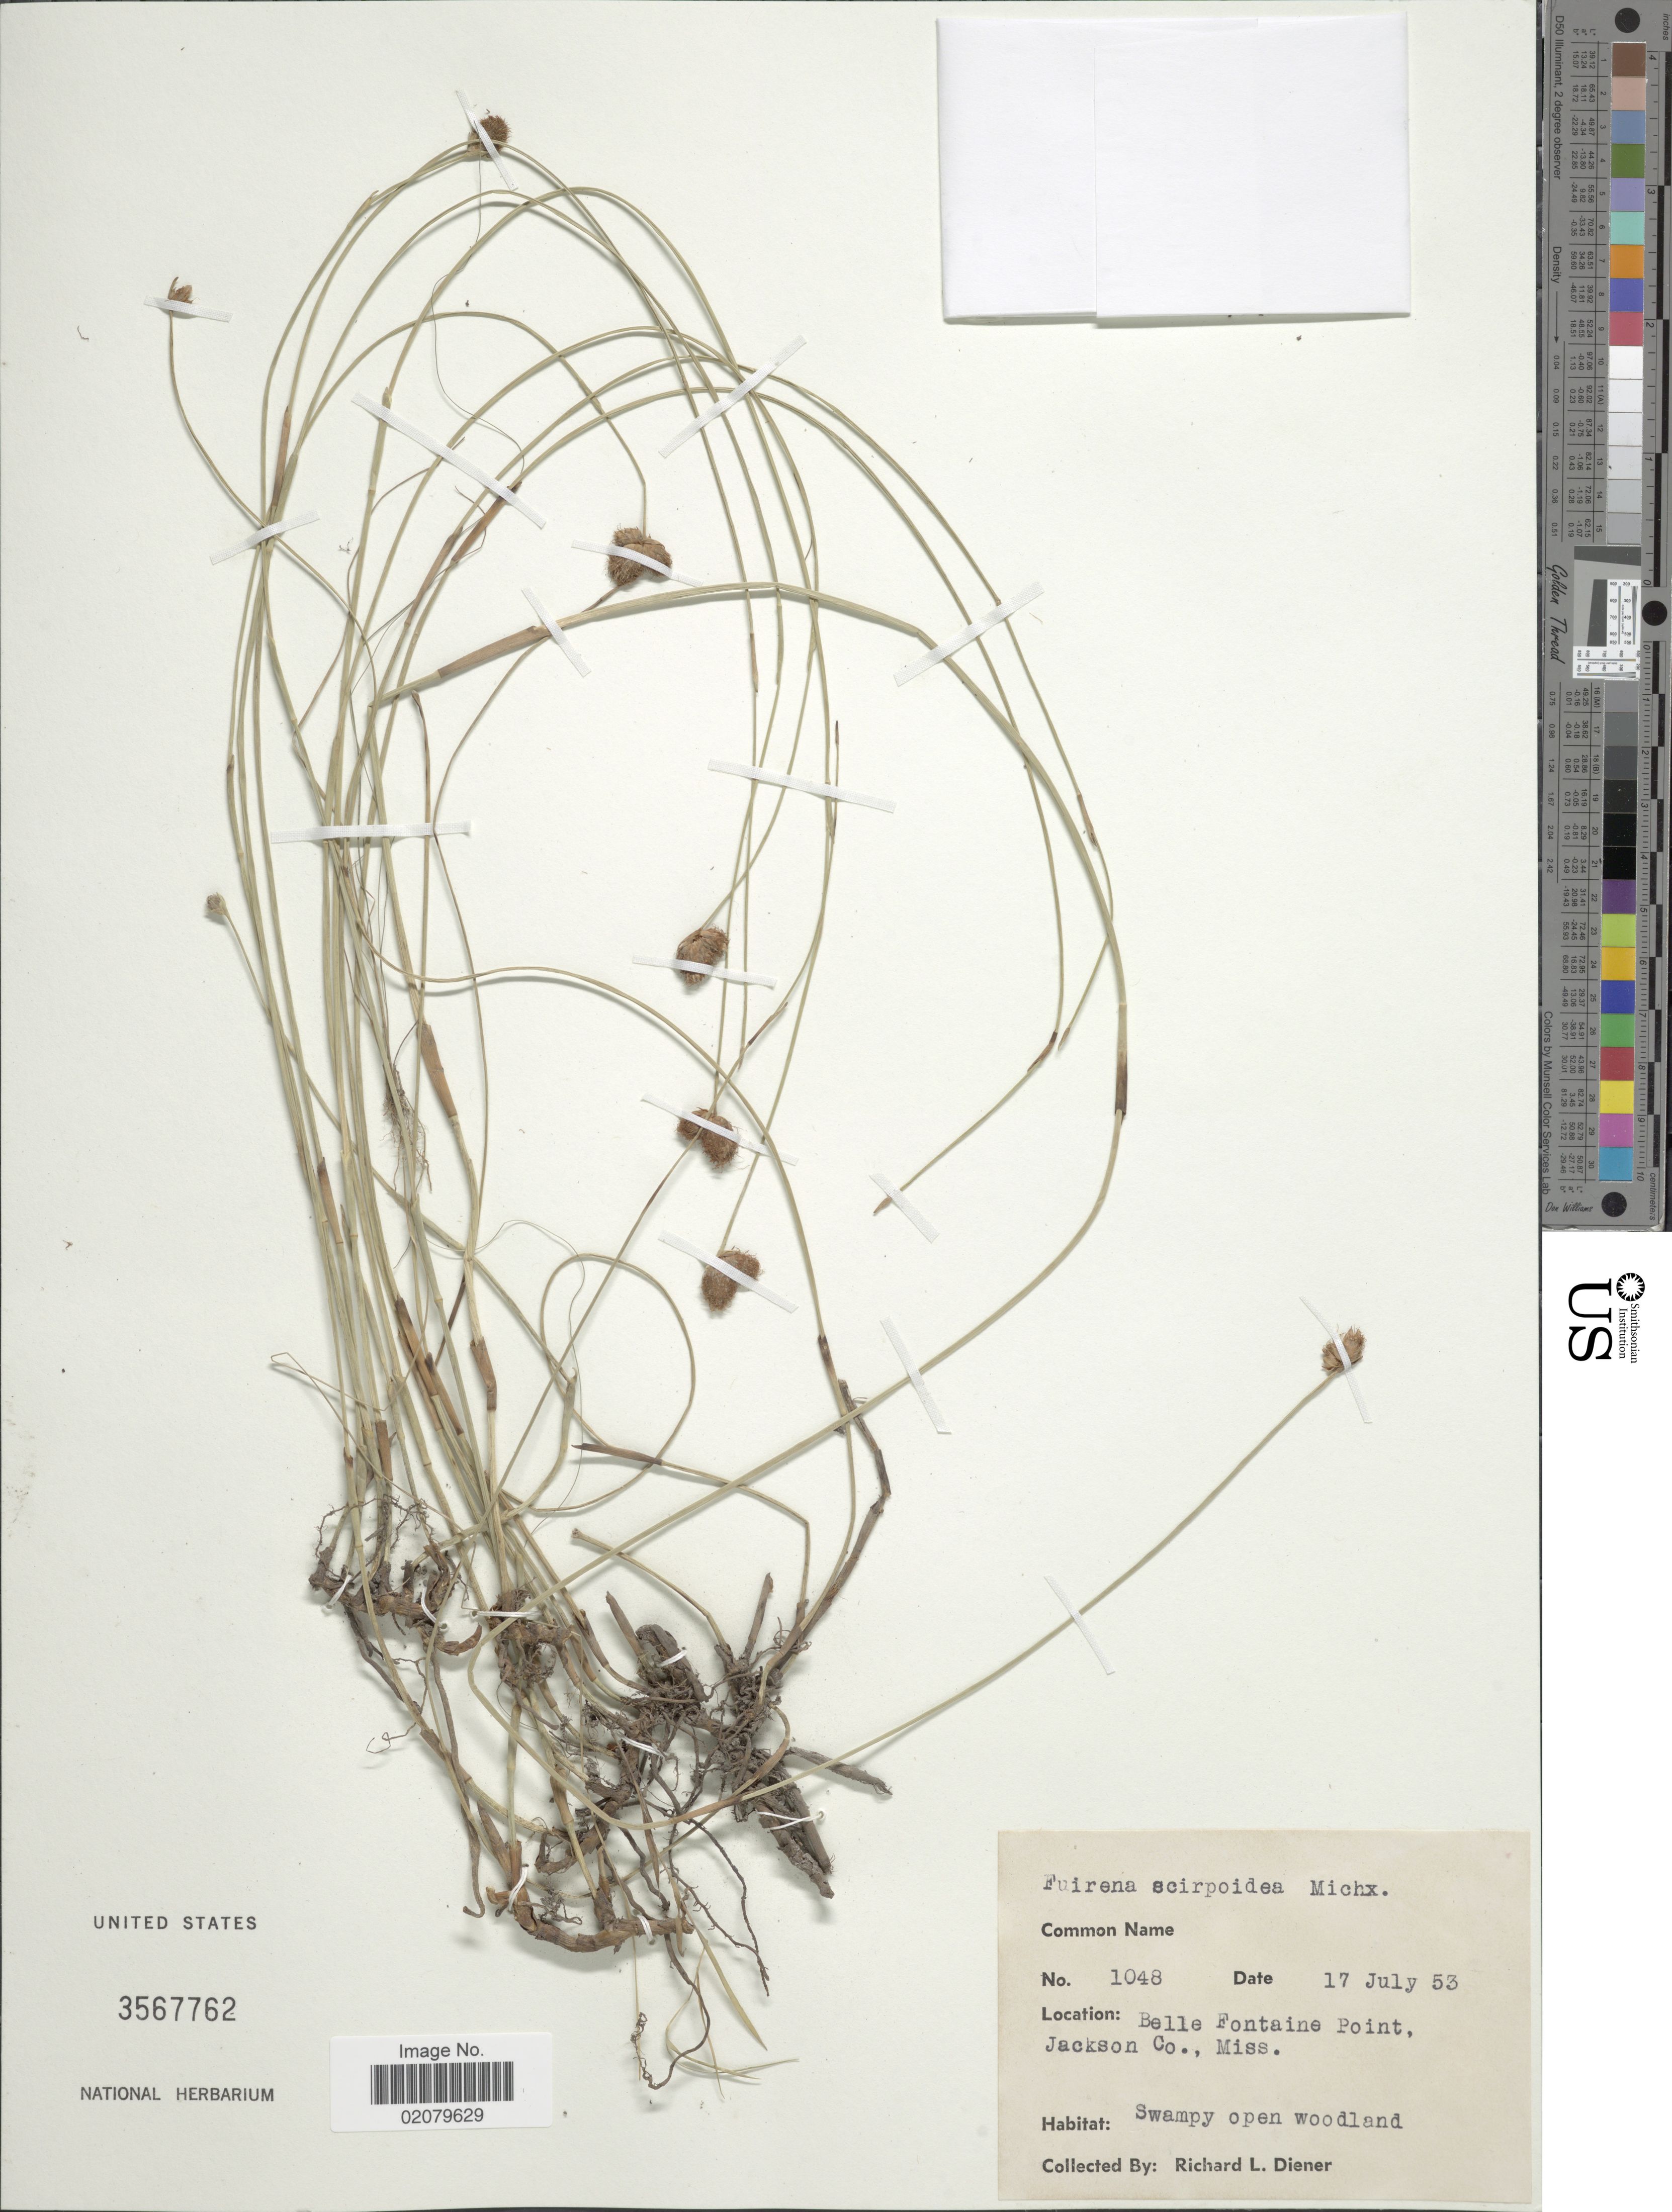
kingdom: Plantae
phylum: Tracheophyta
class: Liliopsida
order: Poales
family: Cyperaceae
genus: Fuirena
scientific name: Fuirena scirpoidea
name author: Michx.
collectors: R. Diener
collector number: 1048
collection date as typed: Transcribed d/m/y: 17/7/53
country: United States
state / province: Mississippi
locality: Belle Fontaine Point. Jackson Co.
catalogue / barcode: US 3567762